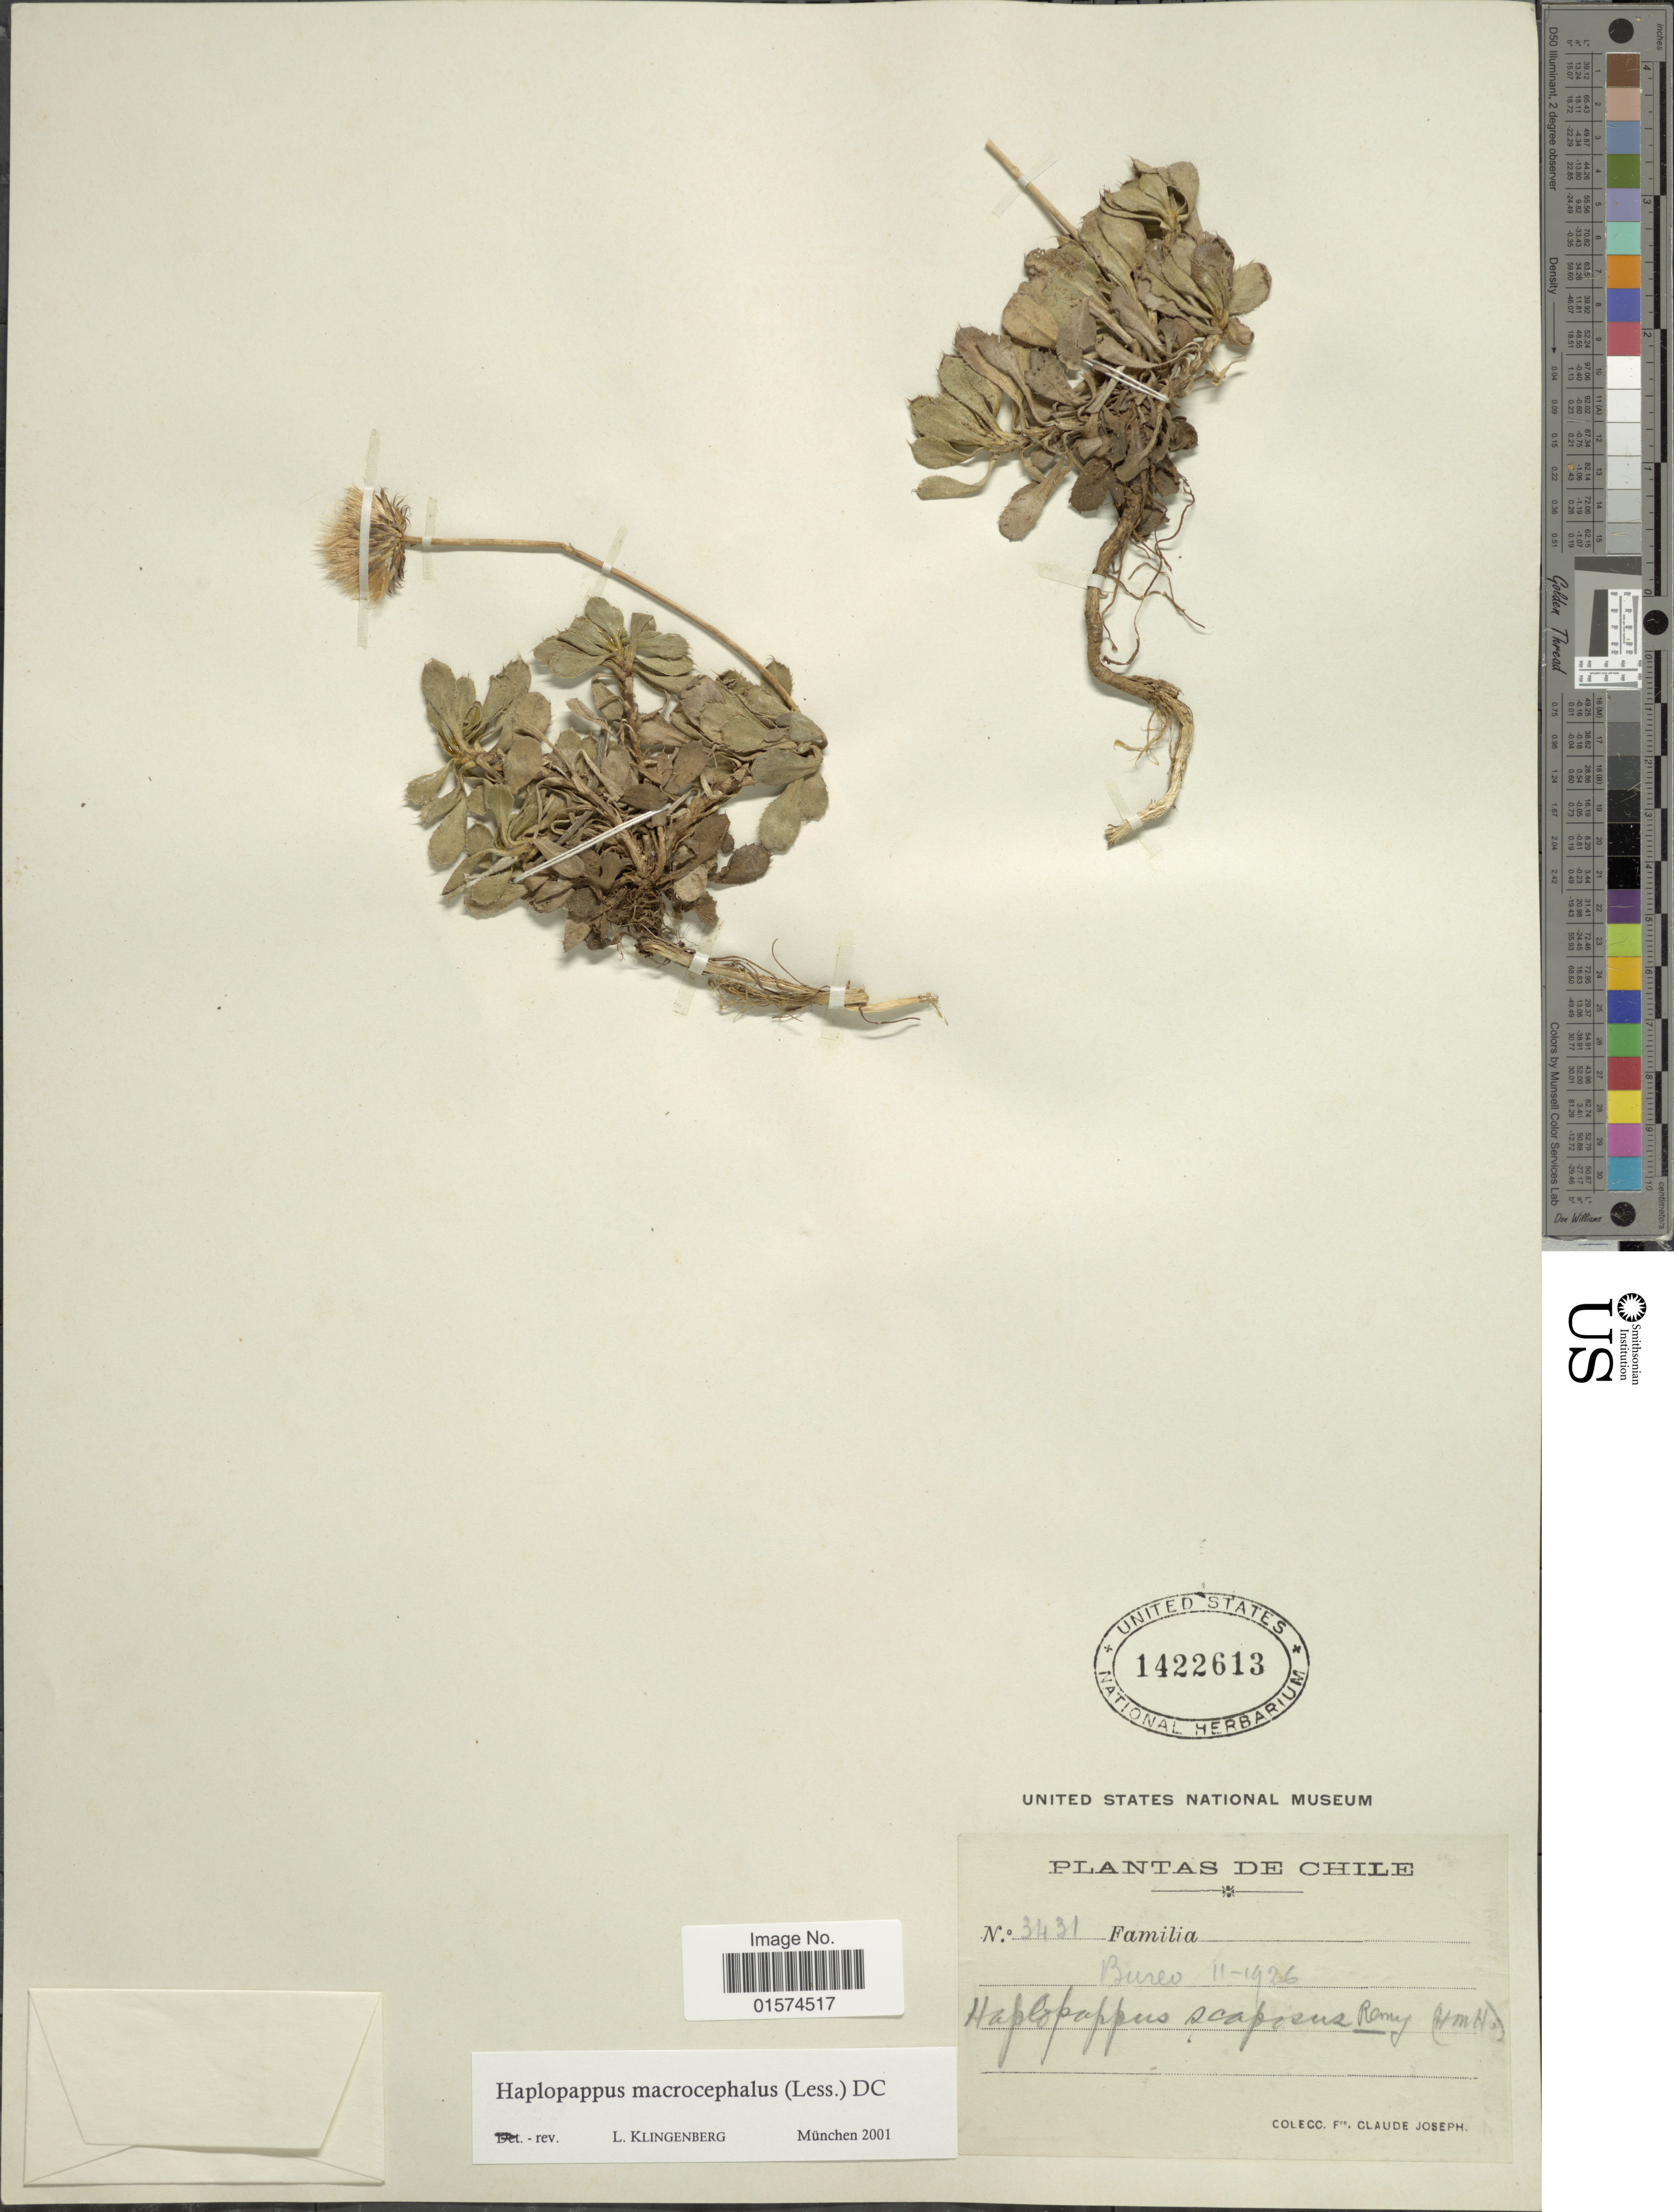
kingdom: Plantae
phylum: Tracheophyta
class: Magnoliopsida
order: Asterales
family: Asteraceae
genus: Haplopappus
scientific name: Haplopappus macrocephalus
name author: (Poepp. ex Less.) DC.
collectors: Frere Claude Joseph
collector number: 3431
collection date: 1926-11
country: Chile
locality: Bureo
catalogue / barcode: US 1422613